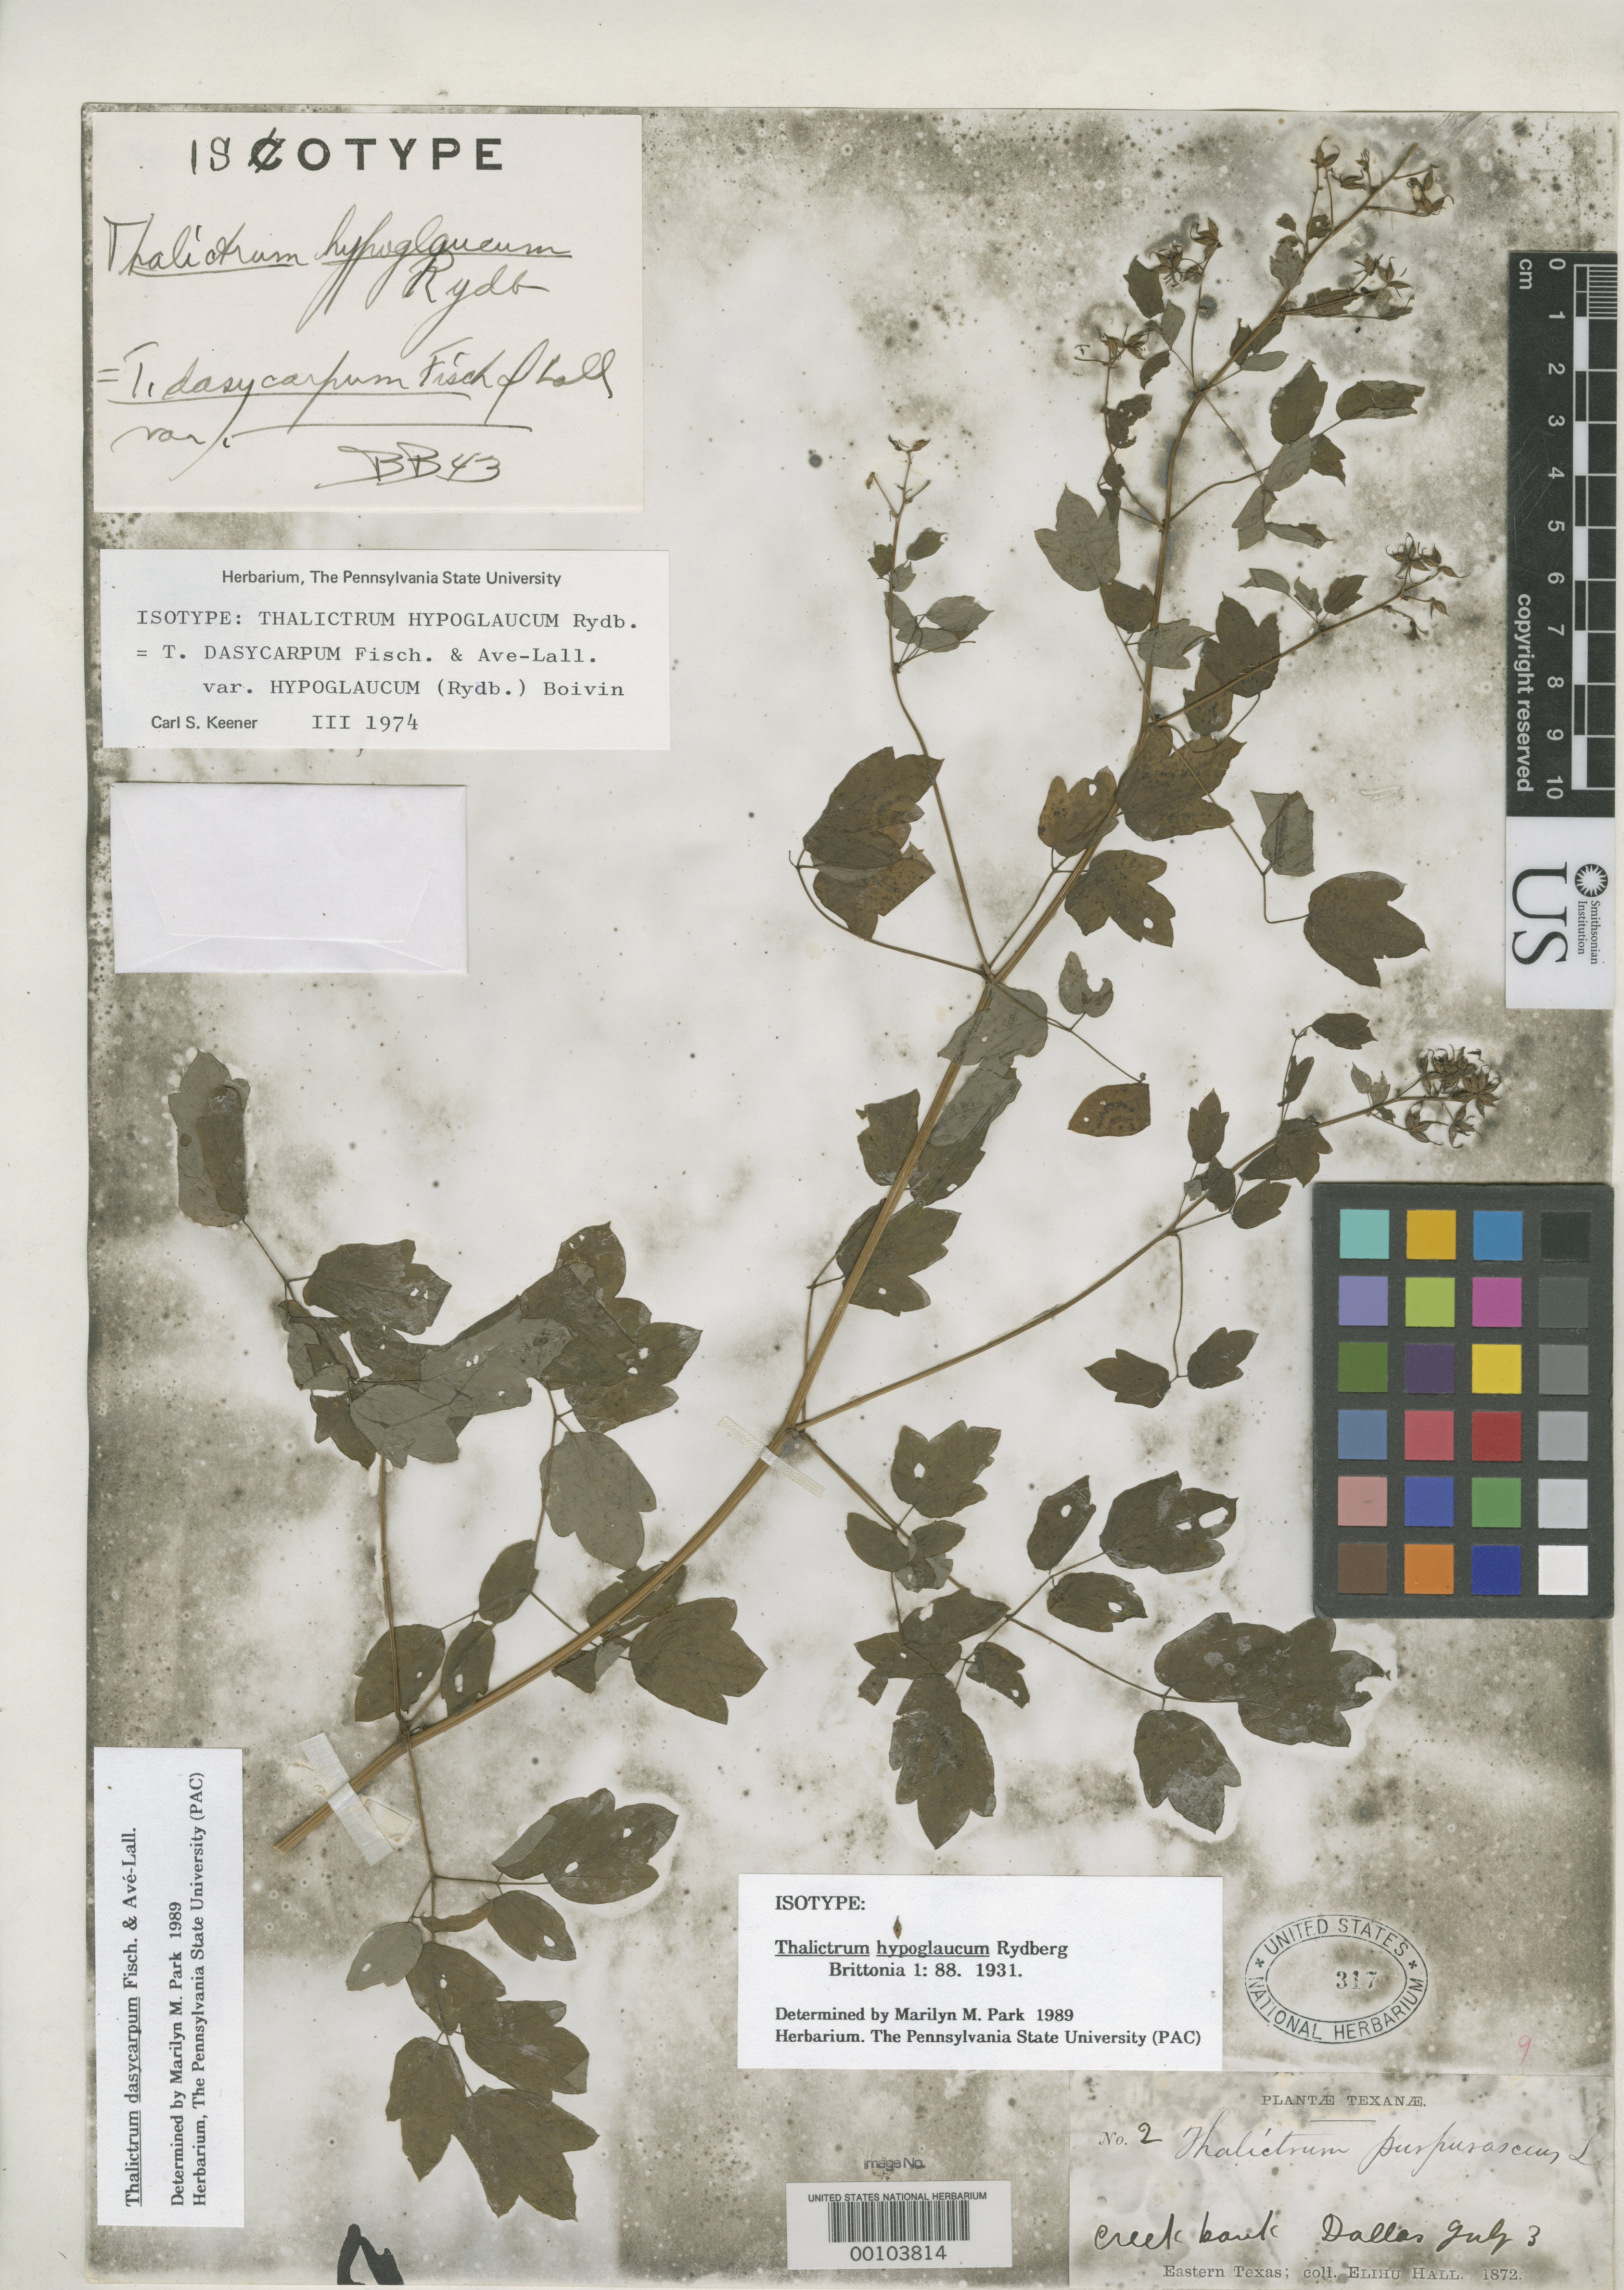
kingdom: Plantae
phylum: Tracheophyta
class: Magnoliopsida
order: Ranunculales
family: Ranunculaceae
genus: Thalictrum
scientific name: Thalictrum hypoglaucum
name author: Rydb.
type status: Isotype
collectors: E. Hall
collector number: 2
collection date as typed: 03 Jul 1872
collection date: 1872-07-03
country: United States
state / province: Texas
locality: Dallas.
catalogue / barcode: US 317